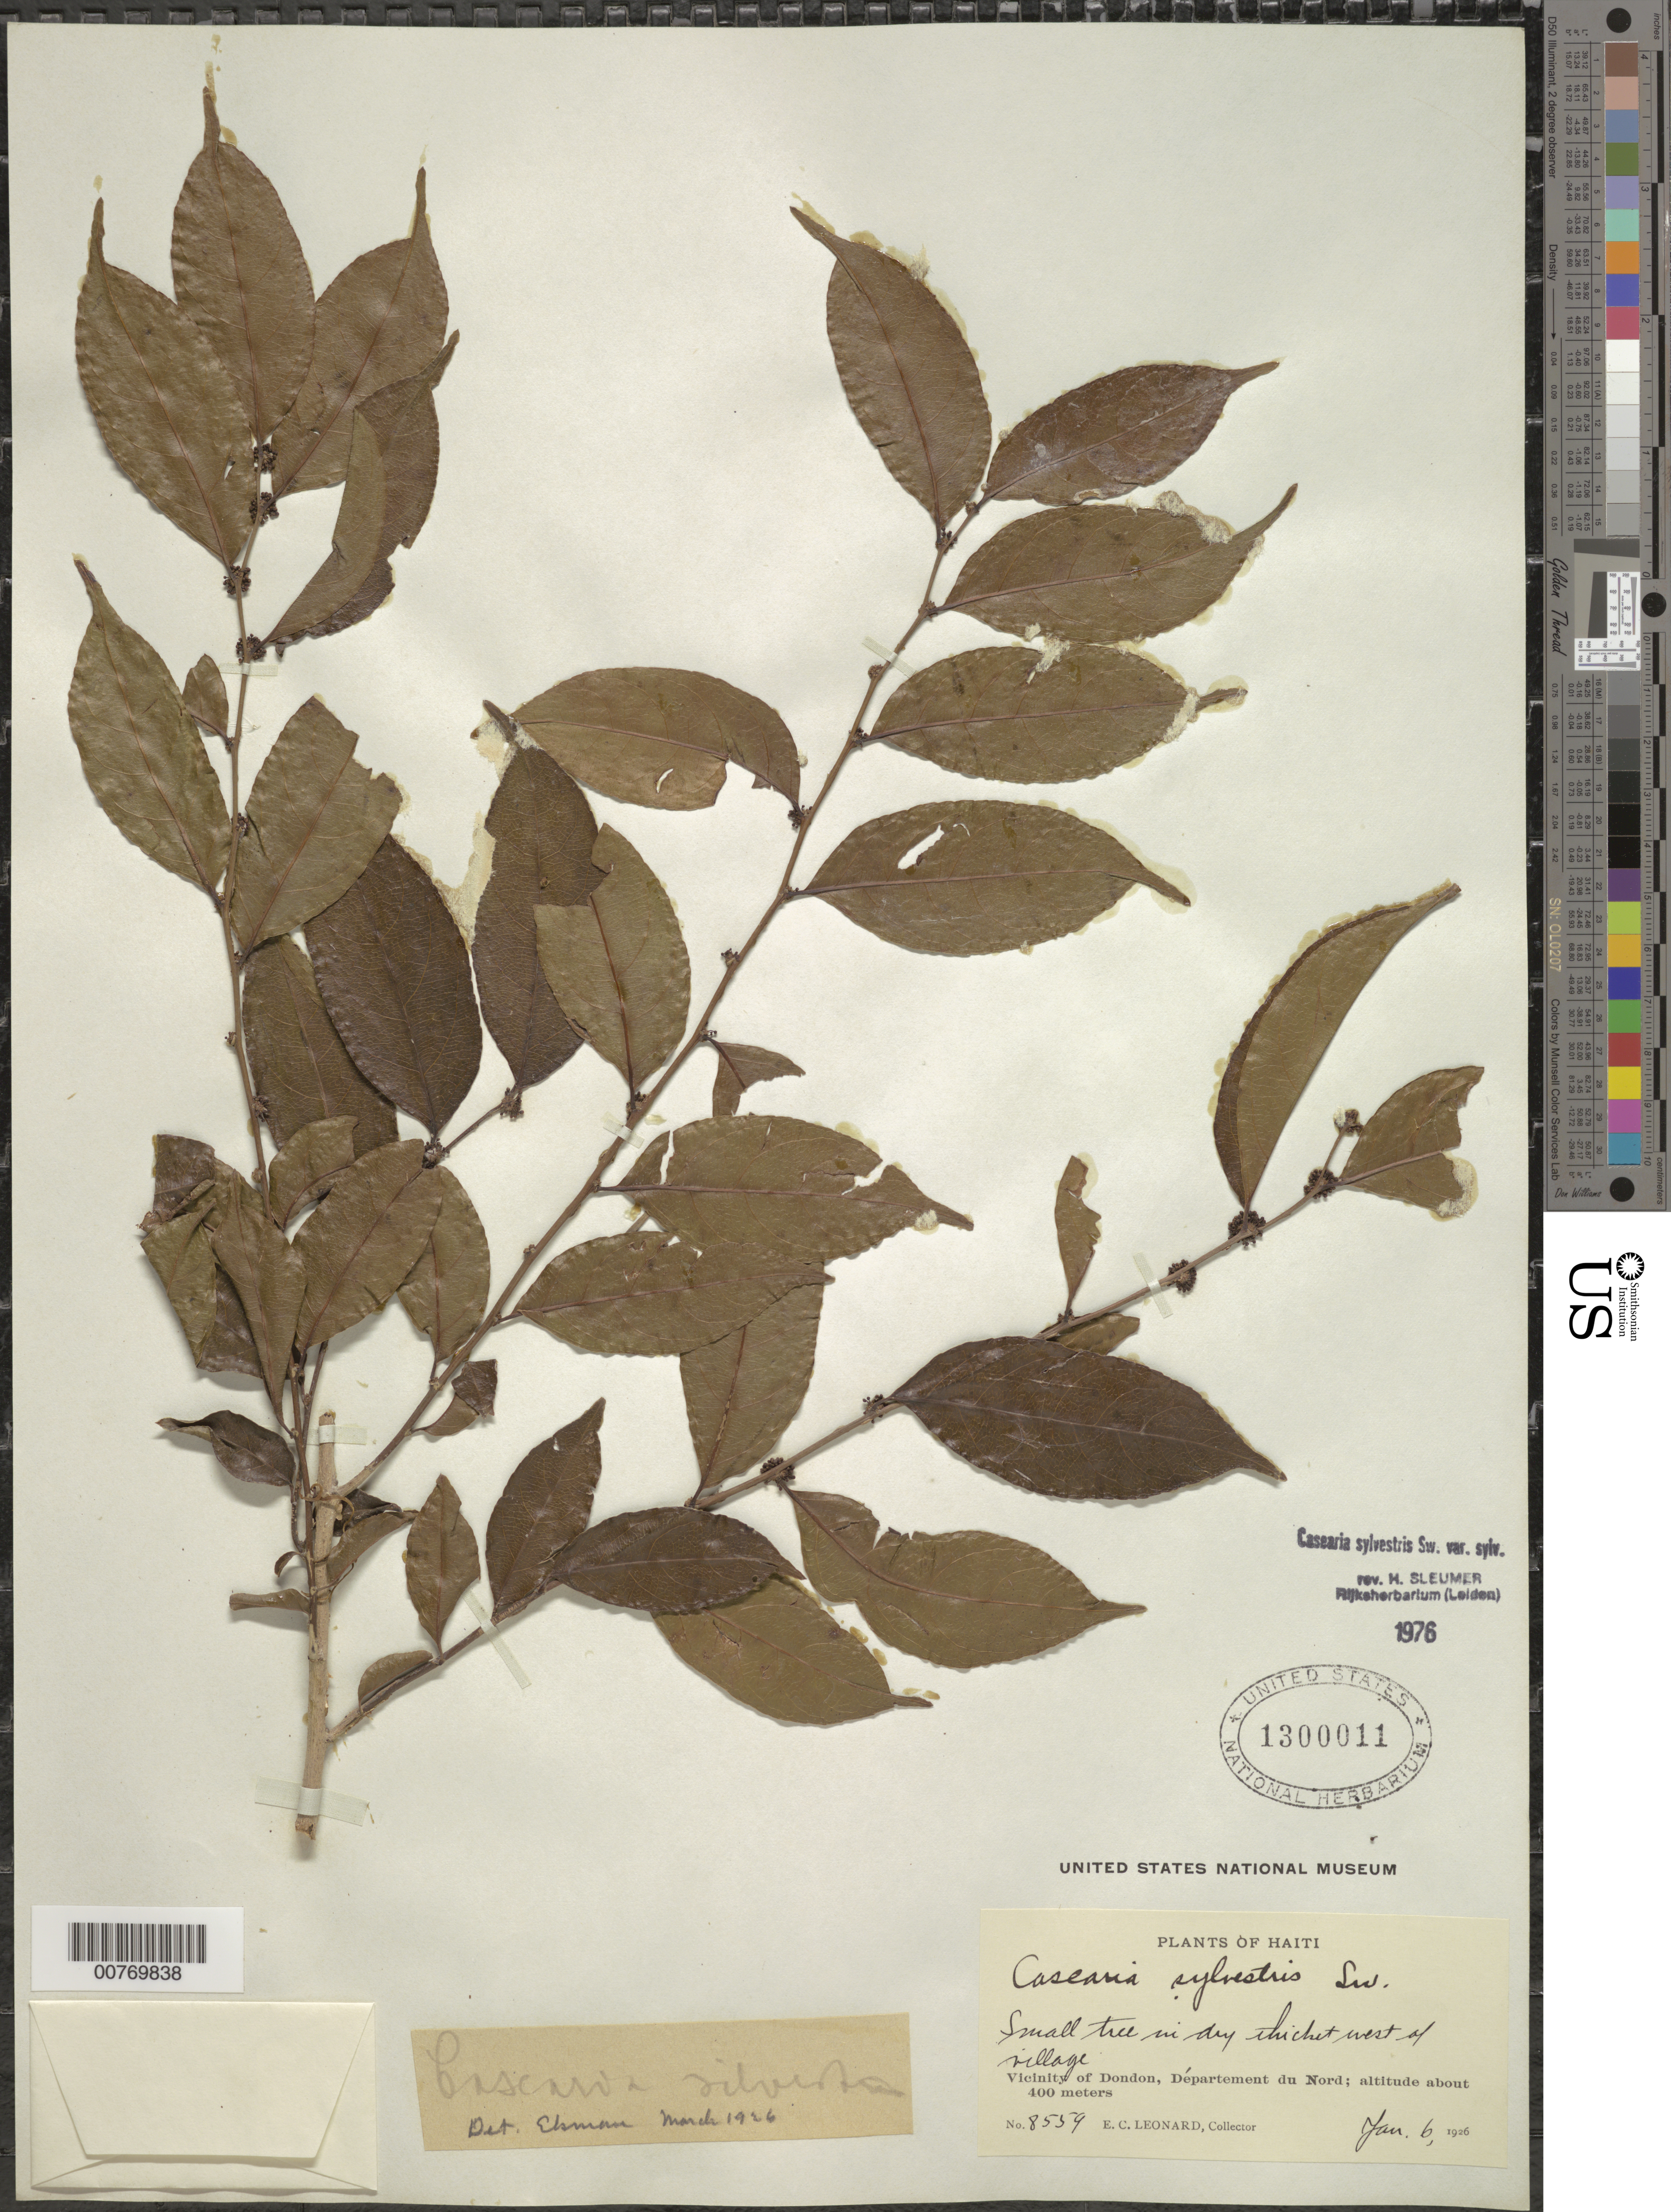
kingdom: Plantae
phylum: Tracheophyta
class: Magnoliopsida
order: Malpighiales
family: Salicaceae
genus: Casearia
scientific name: Casearia sylvestris var. sylvestris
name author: Sw.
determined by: Sleumer, H. O.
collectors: E. C. Leonard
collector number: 8559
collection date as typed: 06 Jan 1926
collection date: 1926-01-06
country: Haiti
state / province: Nord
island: Hispaniola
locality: Vicinity of Dondon, Department of Nord.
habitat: Dry thicket west of village.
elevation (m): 400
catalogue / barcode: US 1300011